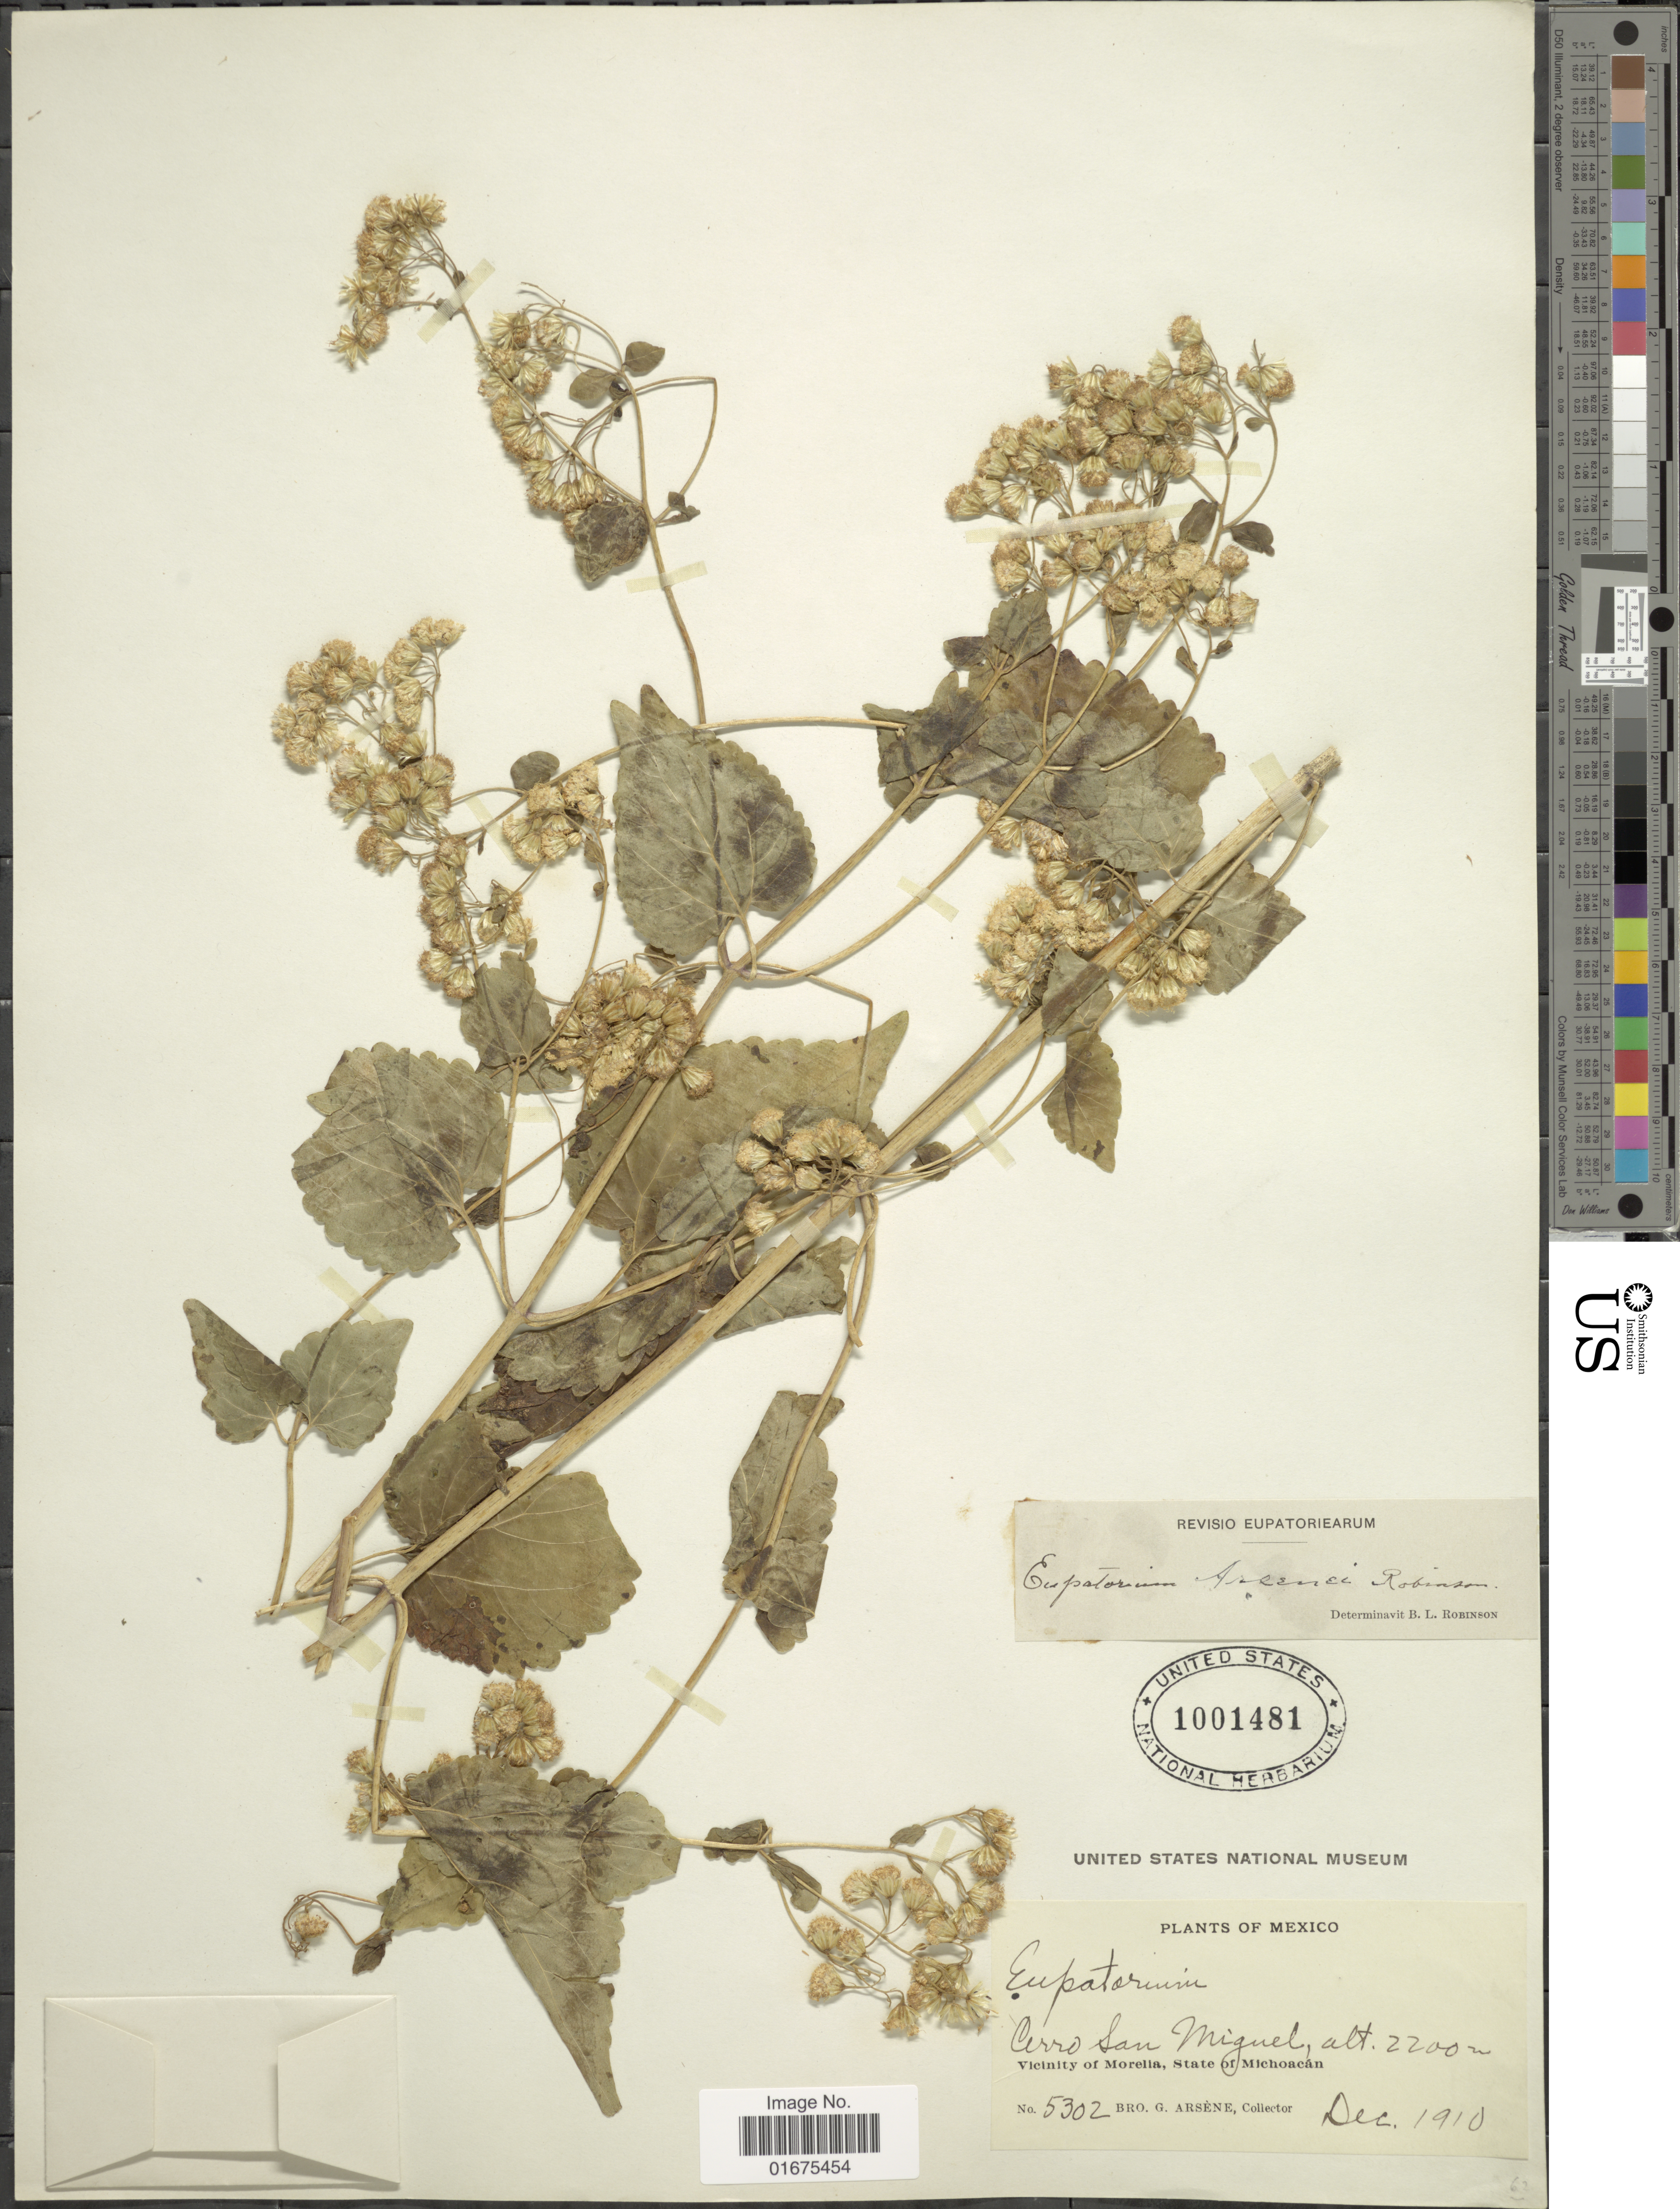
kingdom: Plantae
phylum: Tracheophyta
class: Magnoliopsida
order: Asterales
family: Asteraceae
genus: Ageratina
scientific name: Ageratina arsenei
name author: (B.L. Rob.) R.M. King & H. Rob.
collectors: Bro. G. Arsène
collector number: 5302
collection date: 1910-12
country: Mexico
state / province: Michoacán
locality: Cerro San Miguel, Vicinity of Morelia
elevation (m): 2200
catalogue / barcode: US 1001481